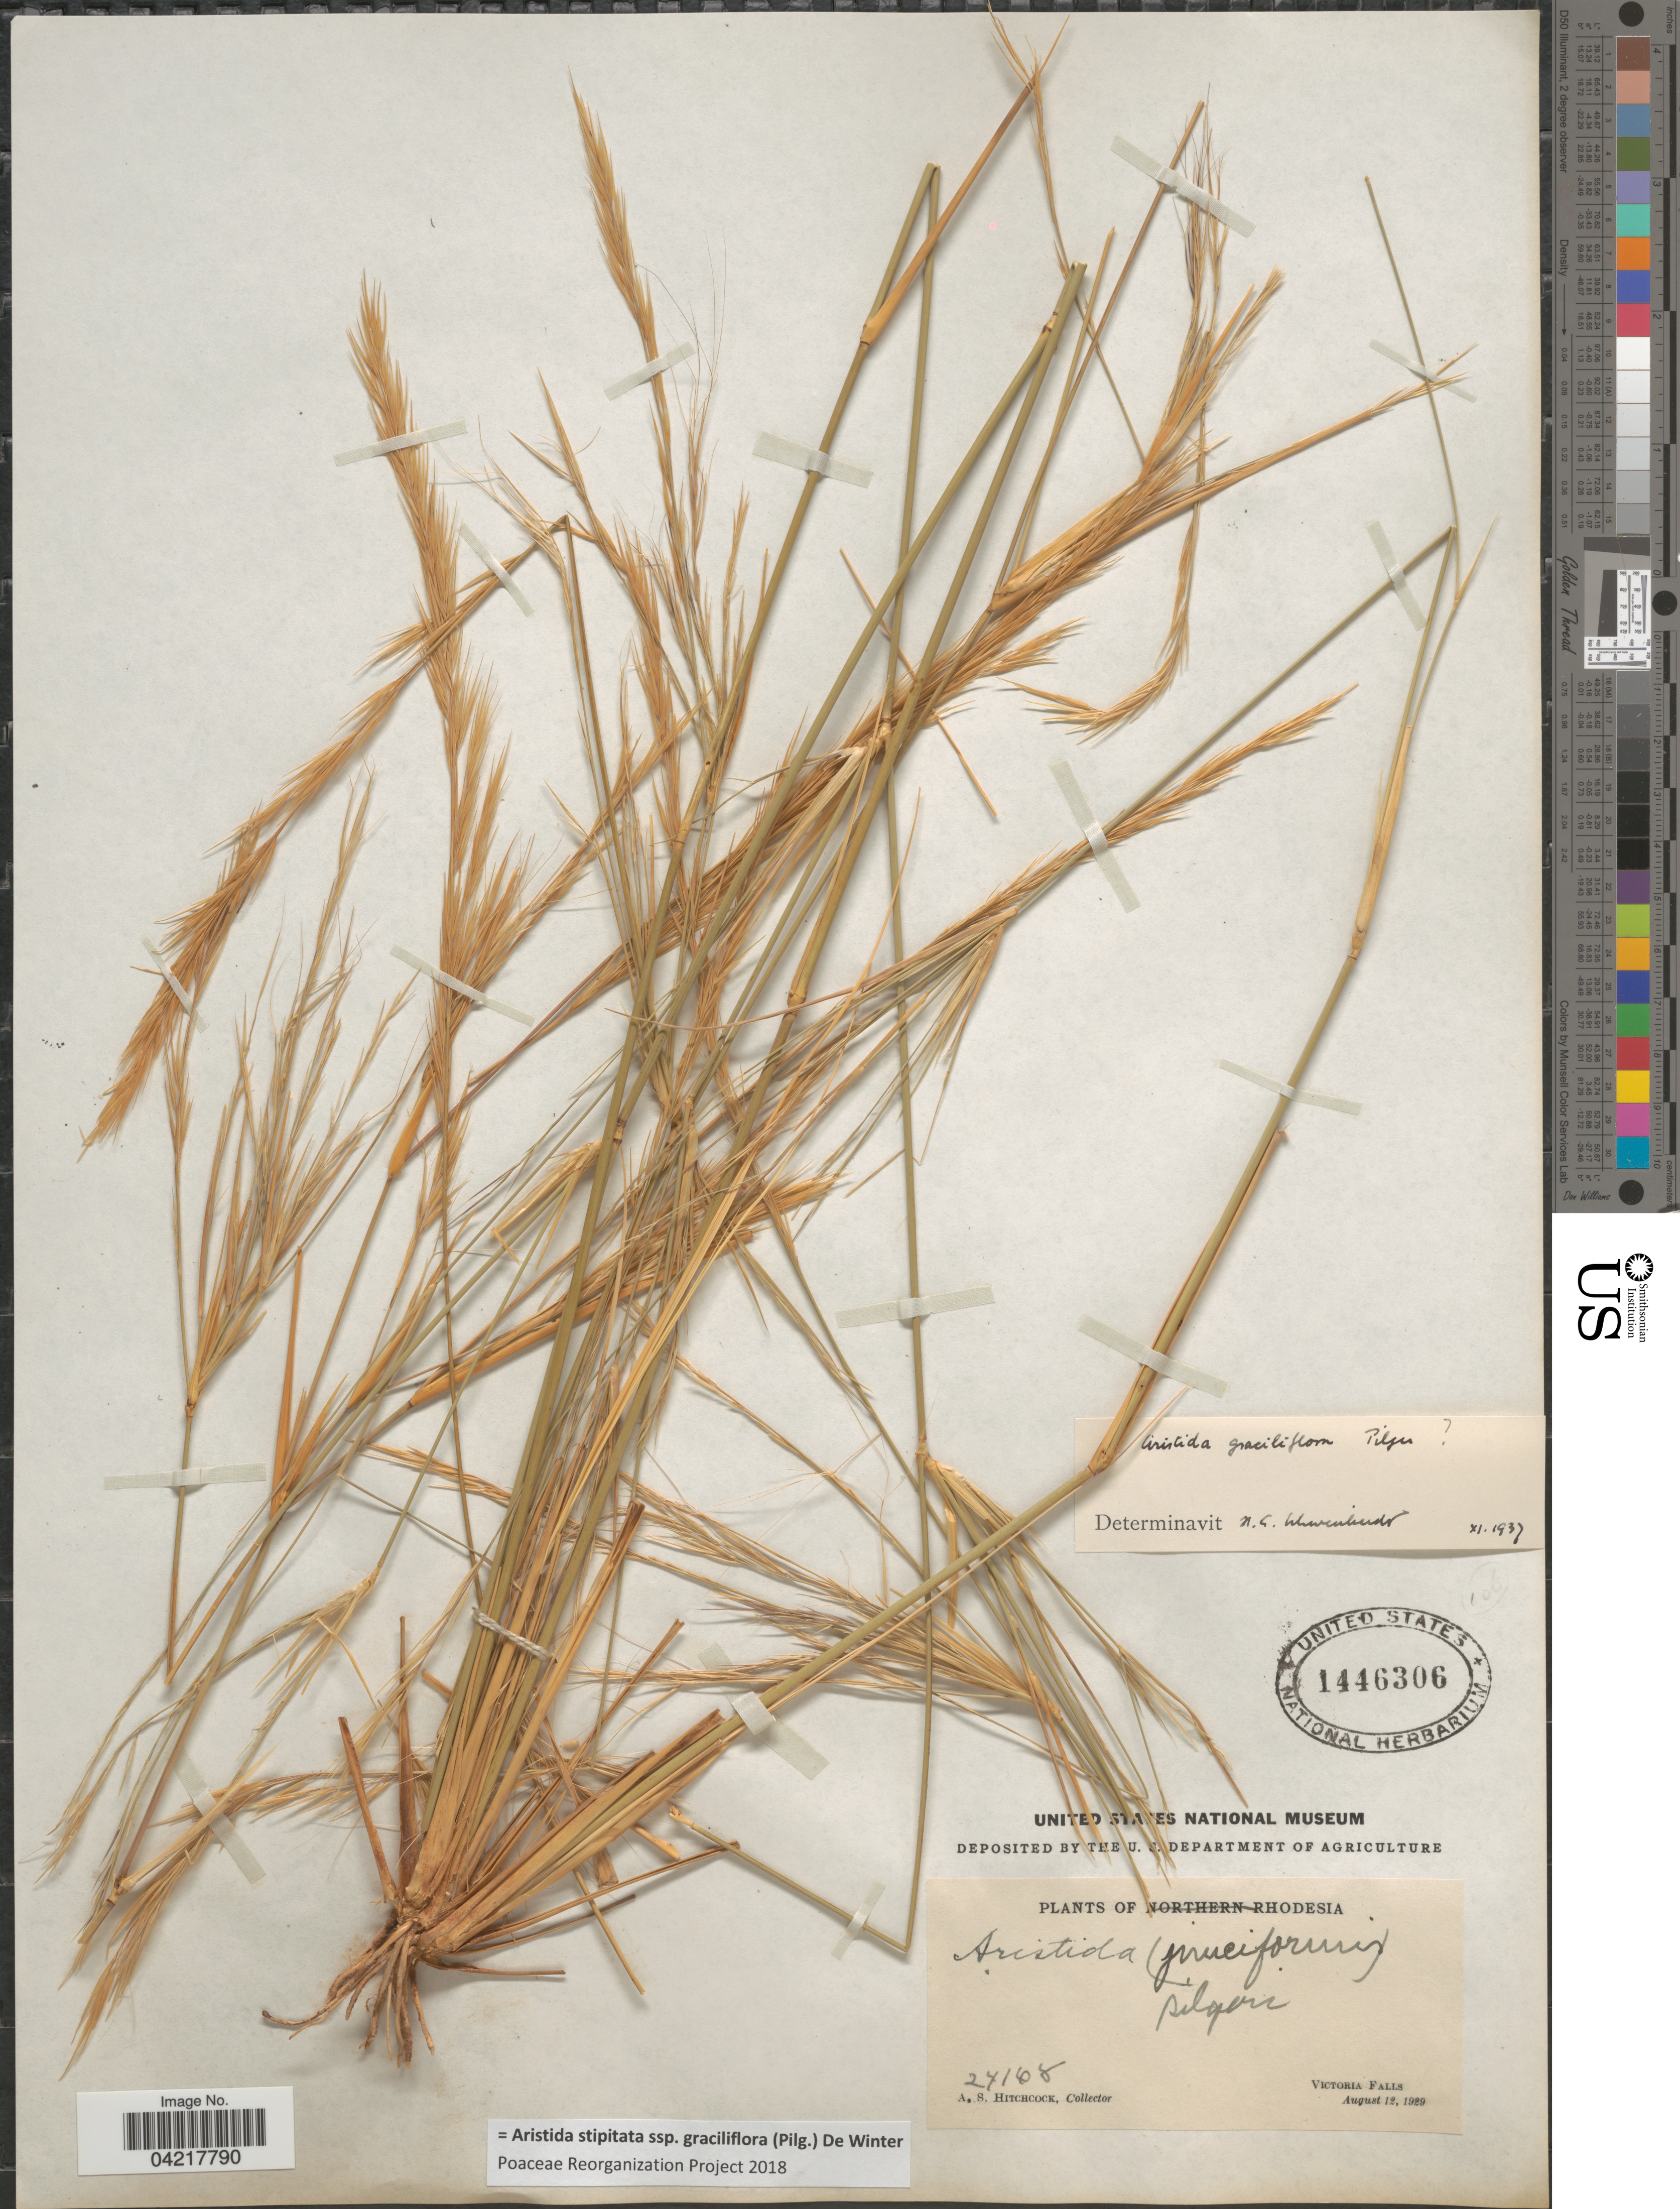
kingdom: Plantae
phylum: Tracheophyta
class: Liliopsida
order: Poales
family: Poaceae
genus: Aristida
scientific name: Aristida stipitata var. graciliflora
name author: (Pilg.) De Winter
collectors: A. S. Hitchcock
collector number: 24168*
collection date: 1929-08-12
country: Zimbabwe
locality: Victoria Falls.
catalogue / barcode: US 1446306